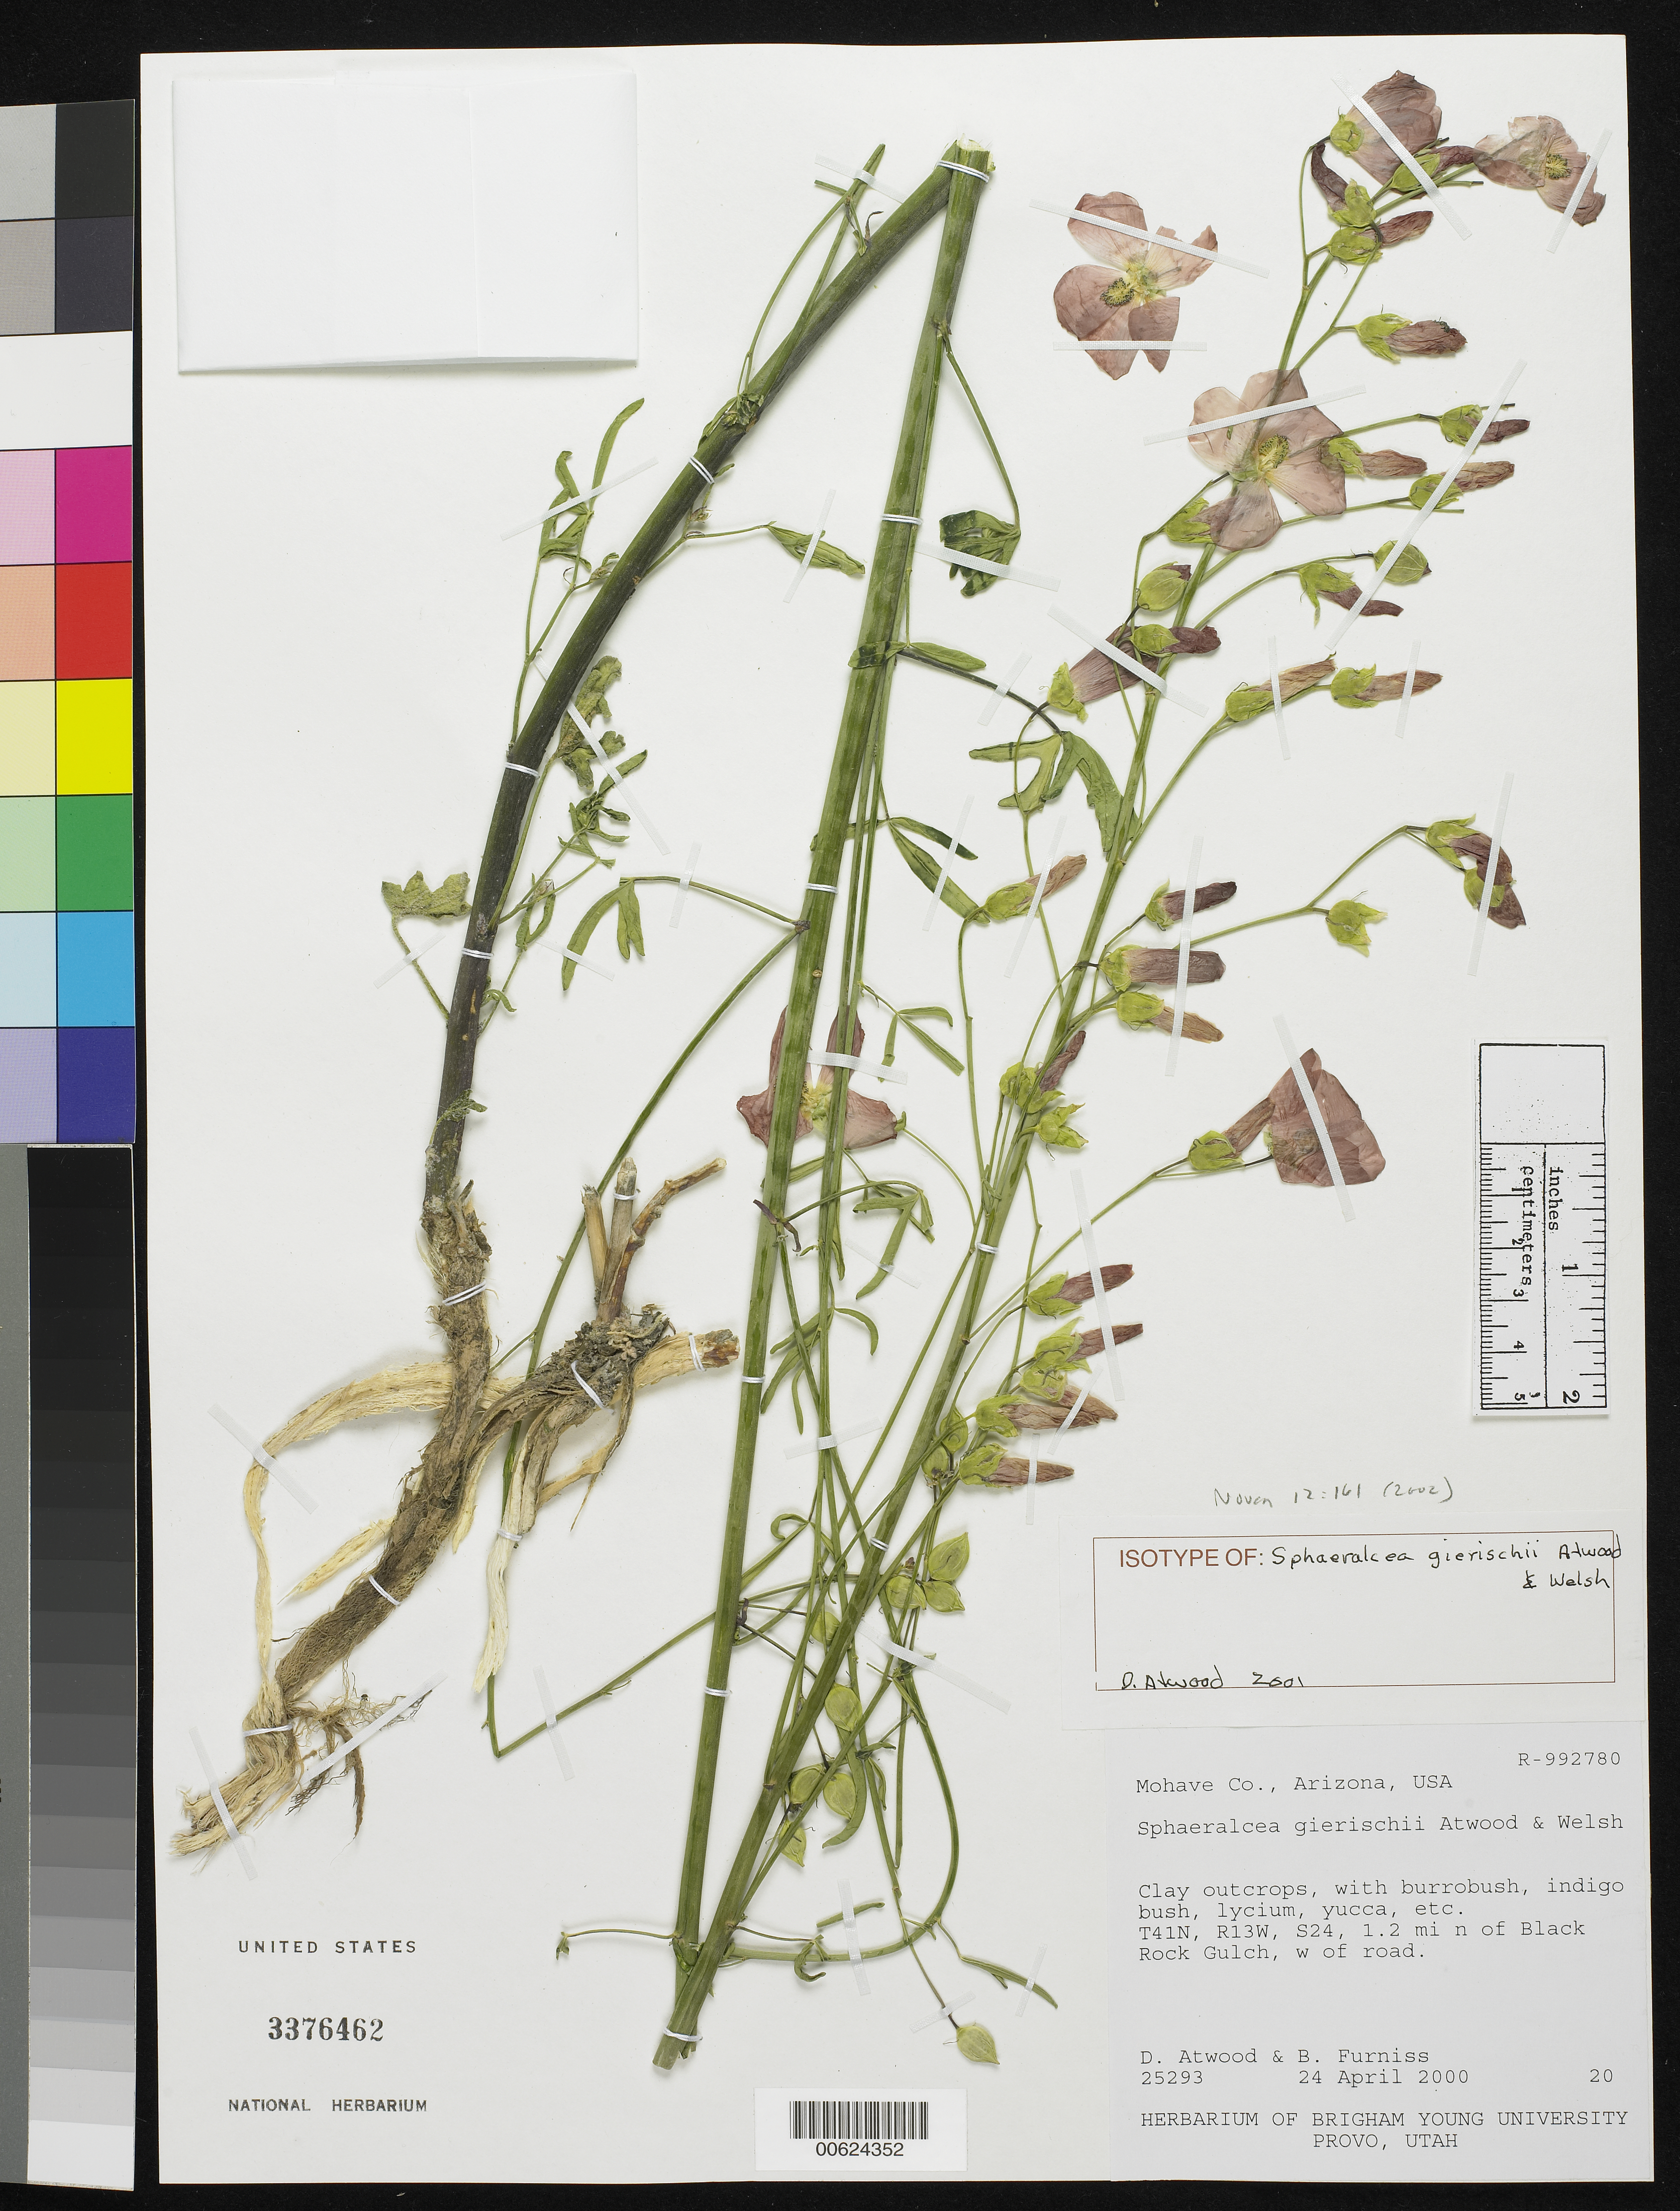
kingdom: Plantae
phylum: Tracheophyta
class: Magnoliopsida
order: Malvales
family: Malvaceae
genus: Sphaeralcea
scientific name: Sphaeralcea gierischii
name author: Atwood & S.L. Welsh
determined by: Atwood, D.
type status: Isotype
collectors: D. Atwood & B. Furniss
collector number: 25293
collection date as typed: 24 Apr 2000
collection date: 2000-04-24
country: United States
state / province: Arizona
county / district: Mohave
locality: T41N, R13W, S24, 1.2 mi N of Black Rock Gulch, W of road.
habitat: Clay outcrops, with burrobush, indigo bush, lycium, yucca, etc.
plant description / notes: Holotype at BRY.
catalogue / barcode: US 3376462